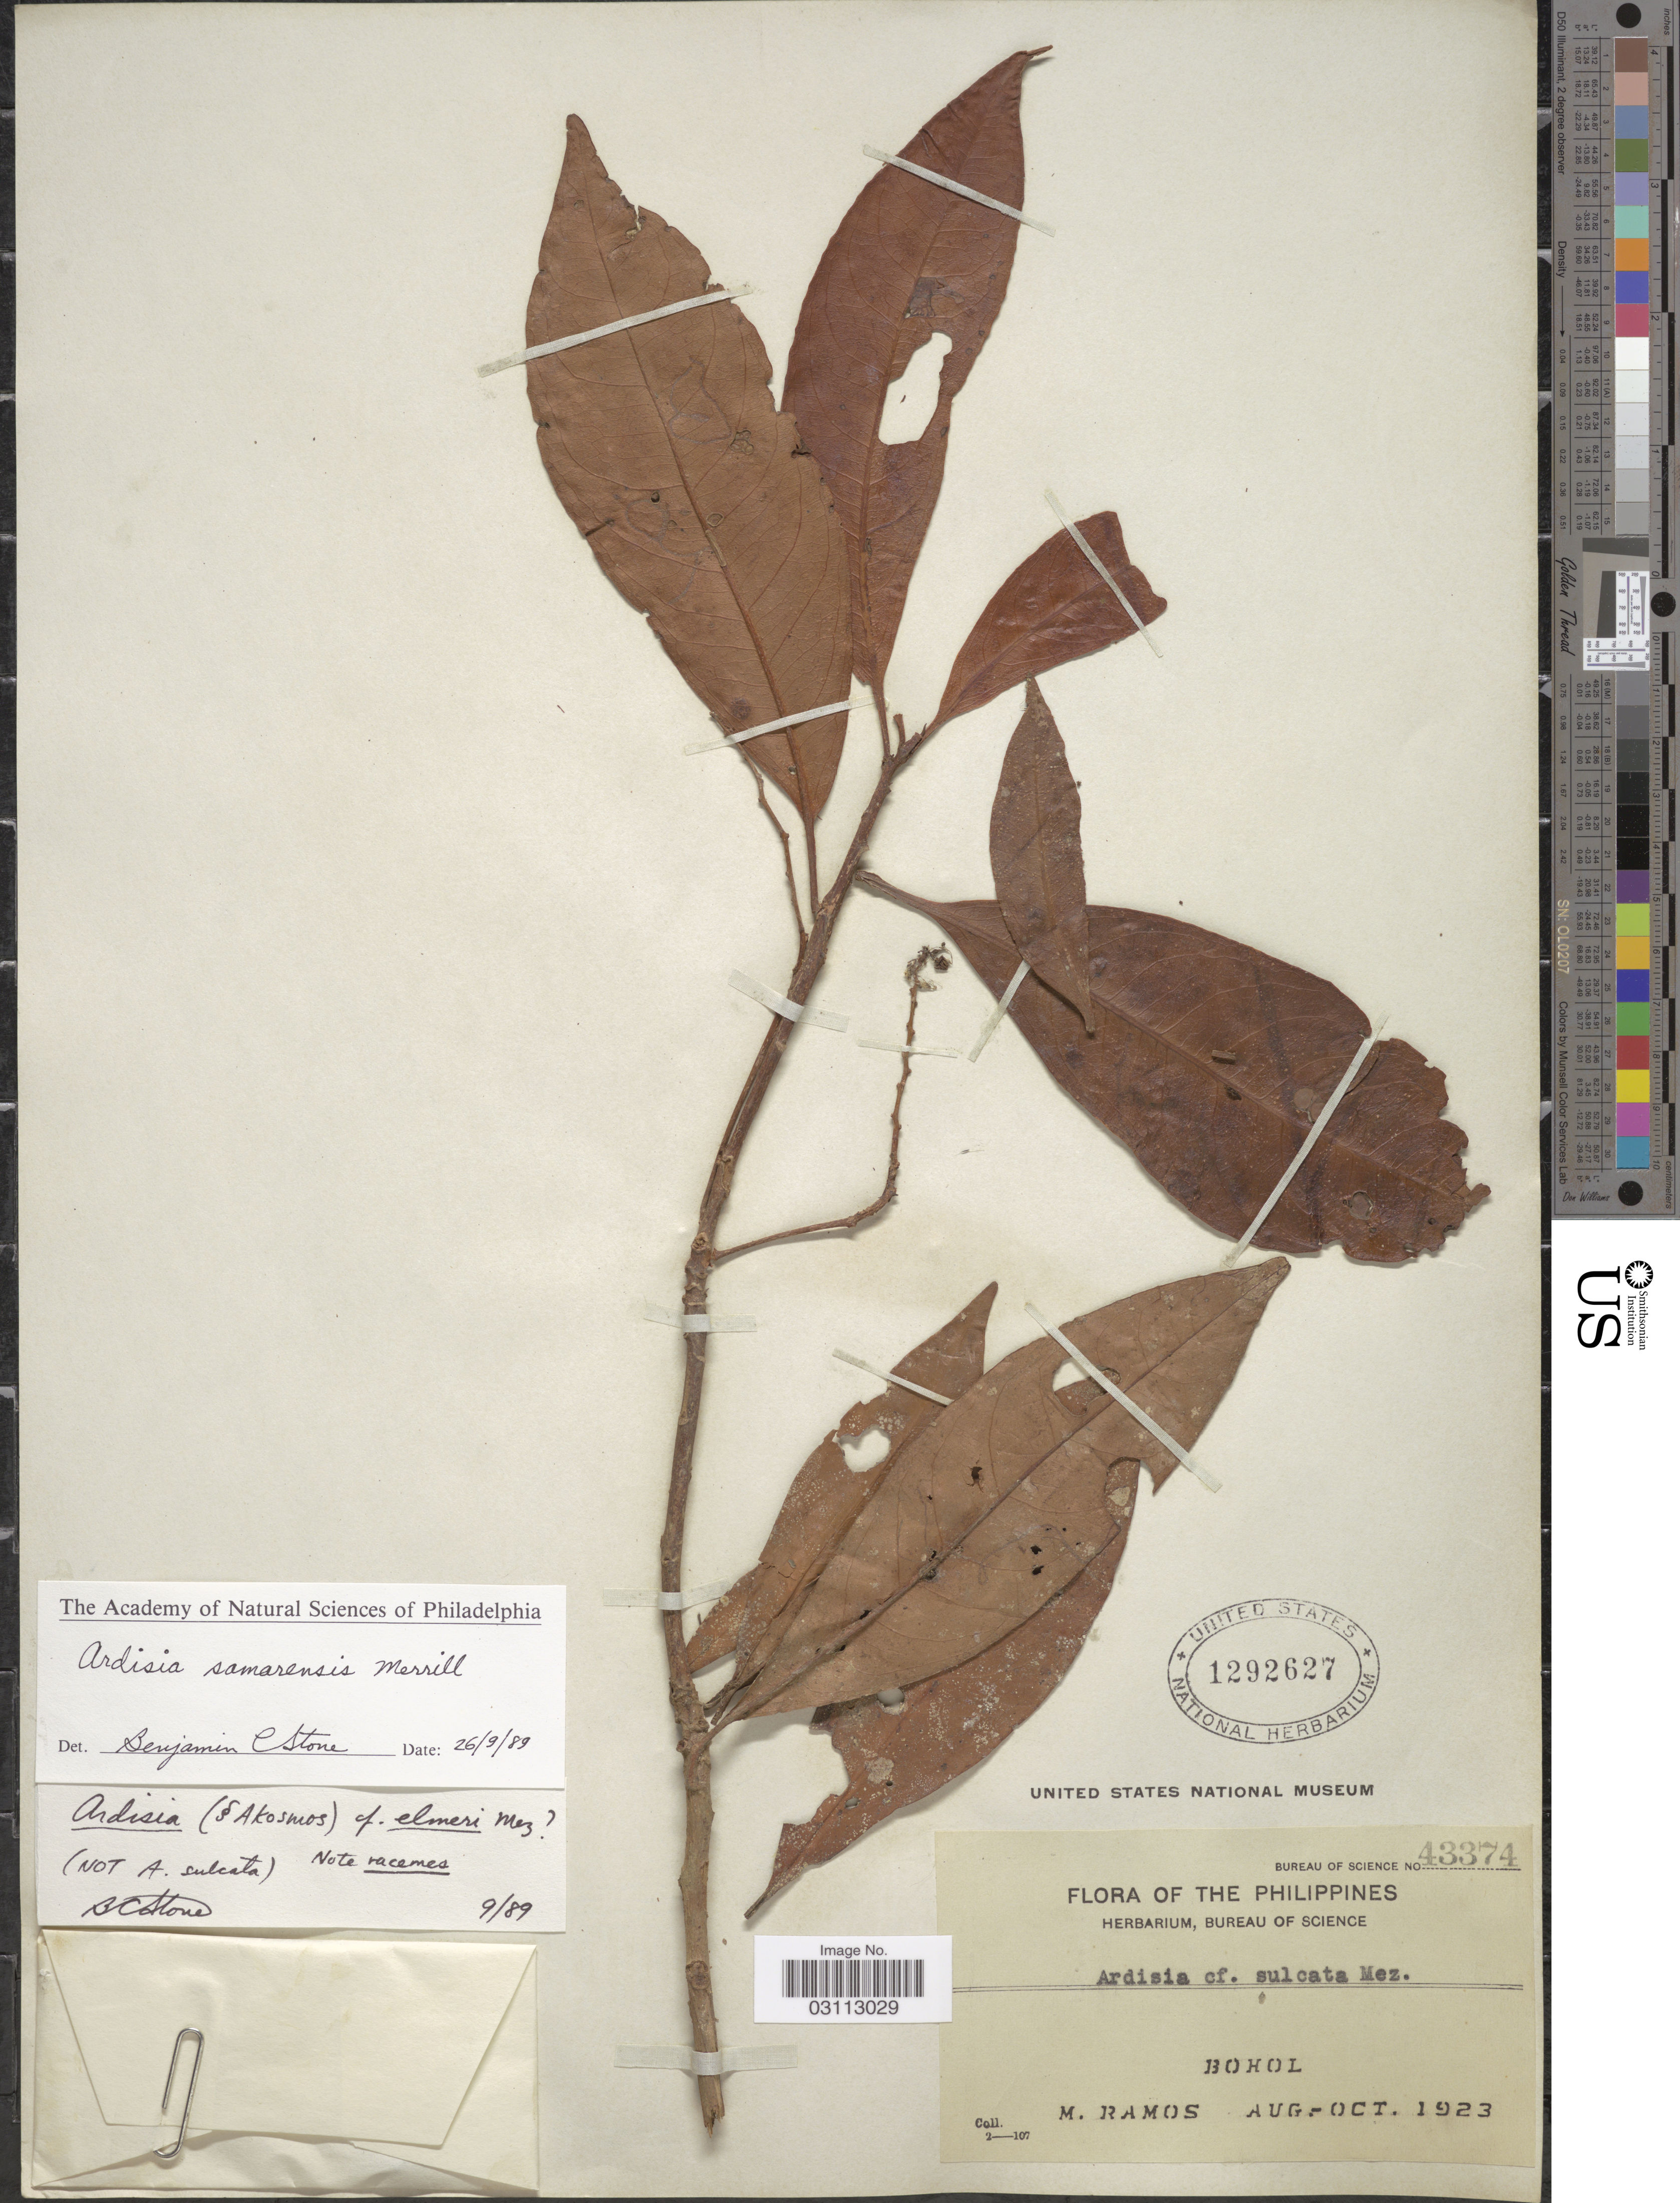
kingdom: Plantae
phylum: Tracheophyta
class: Magnoliopsida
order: Ericales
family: Primulaceae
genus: Ardisia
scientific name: Ardisia sulcata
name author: Mez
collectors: M. Ramos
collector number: Bureau of Science 43374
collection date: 1923-08/1923-10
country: Philippines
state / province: Central Visayas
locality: Bohol.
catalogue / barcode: US 1292627